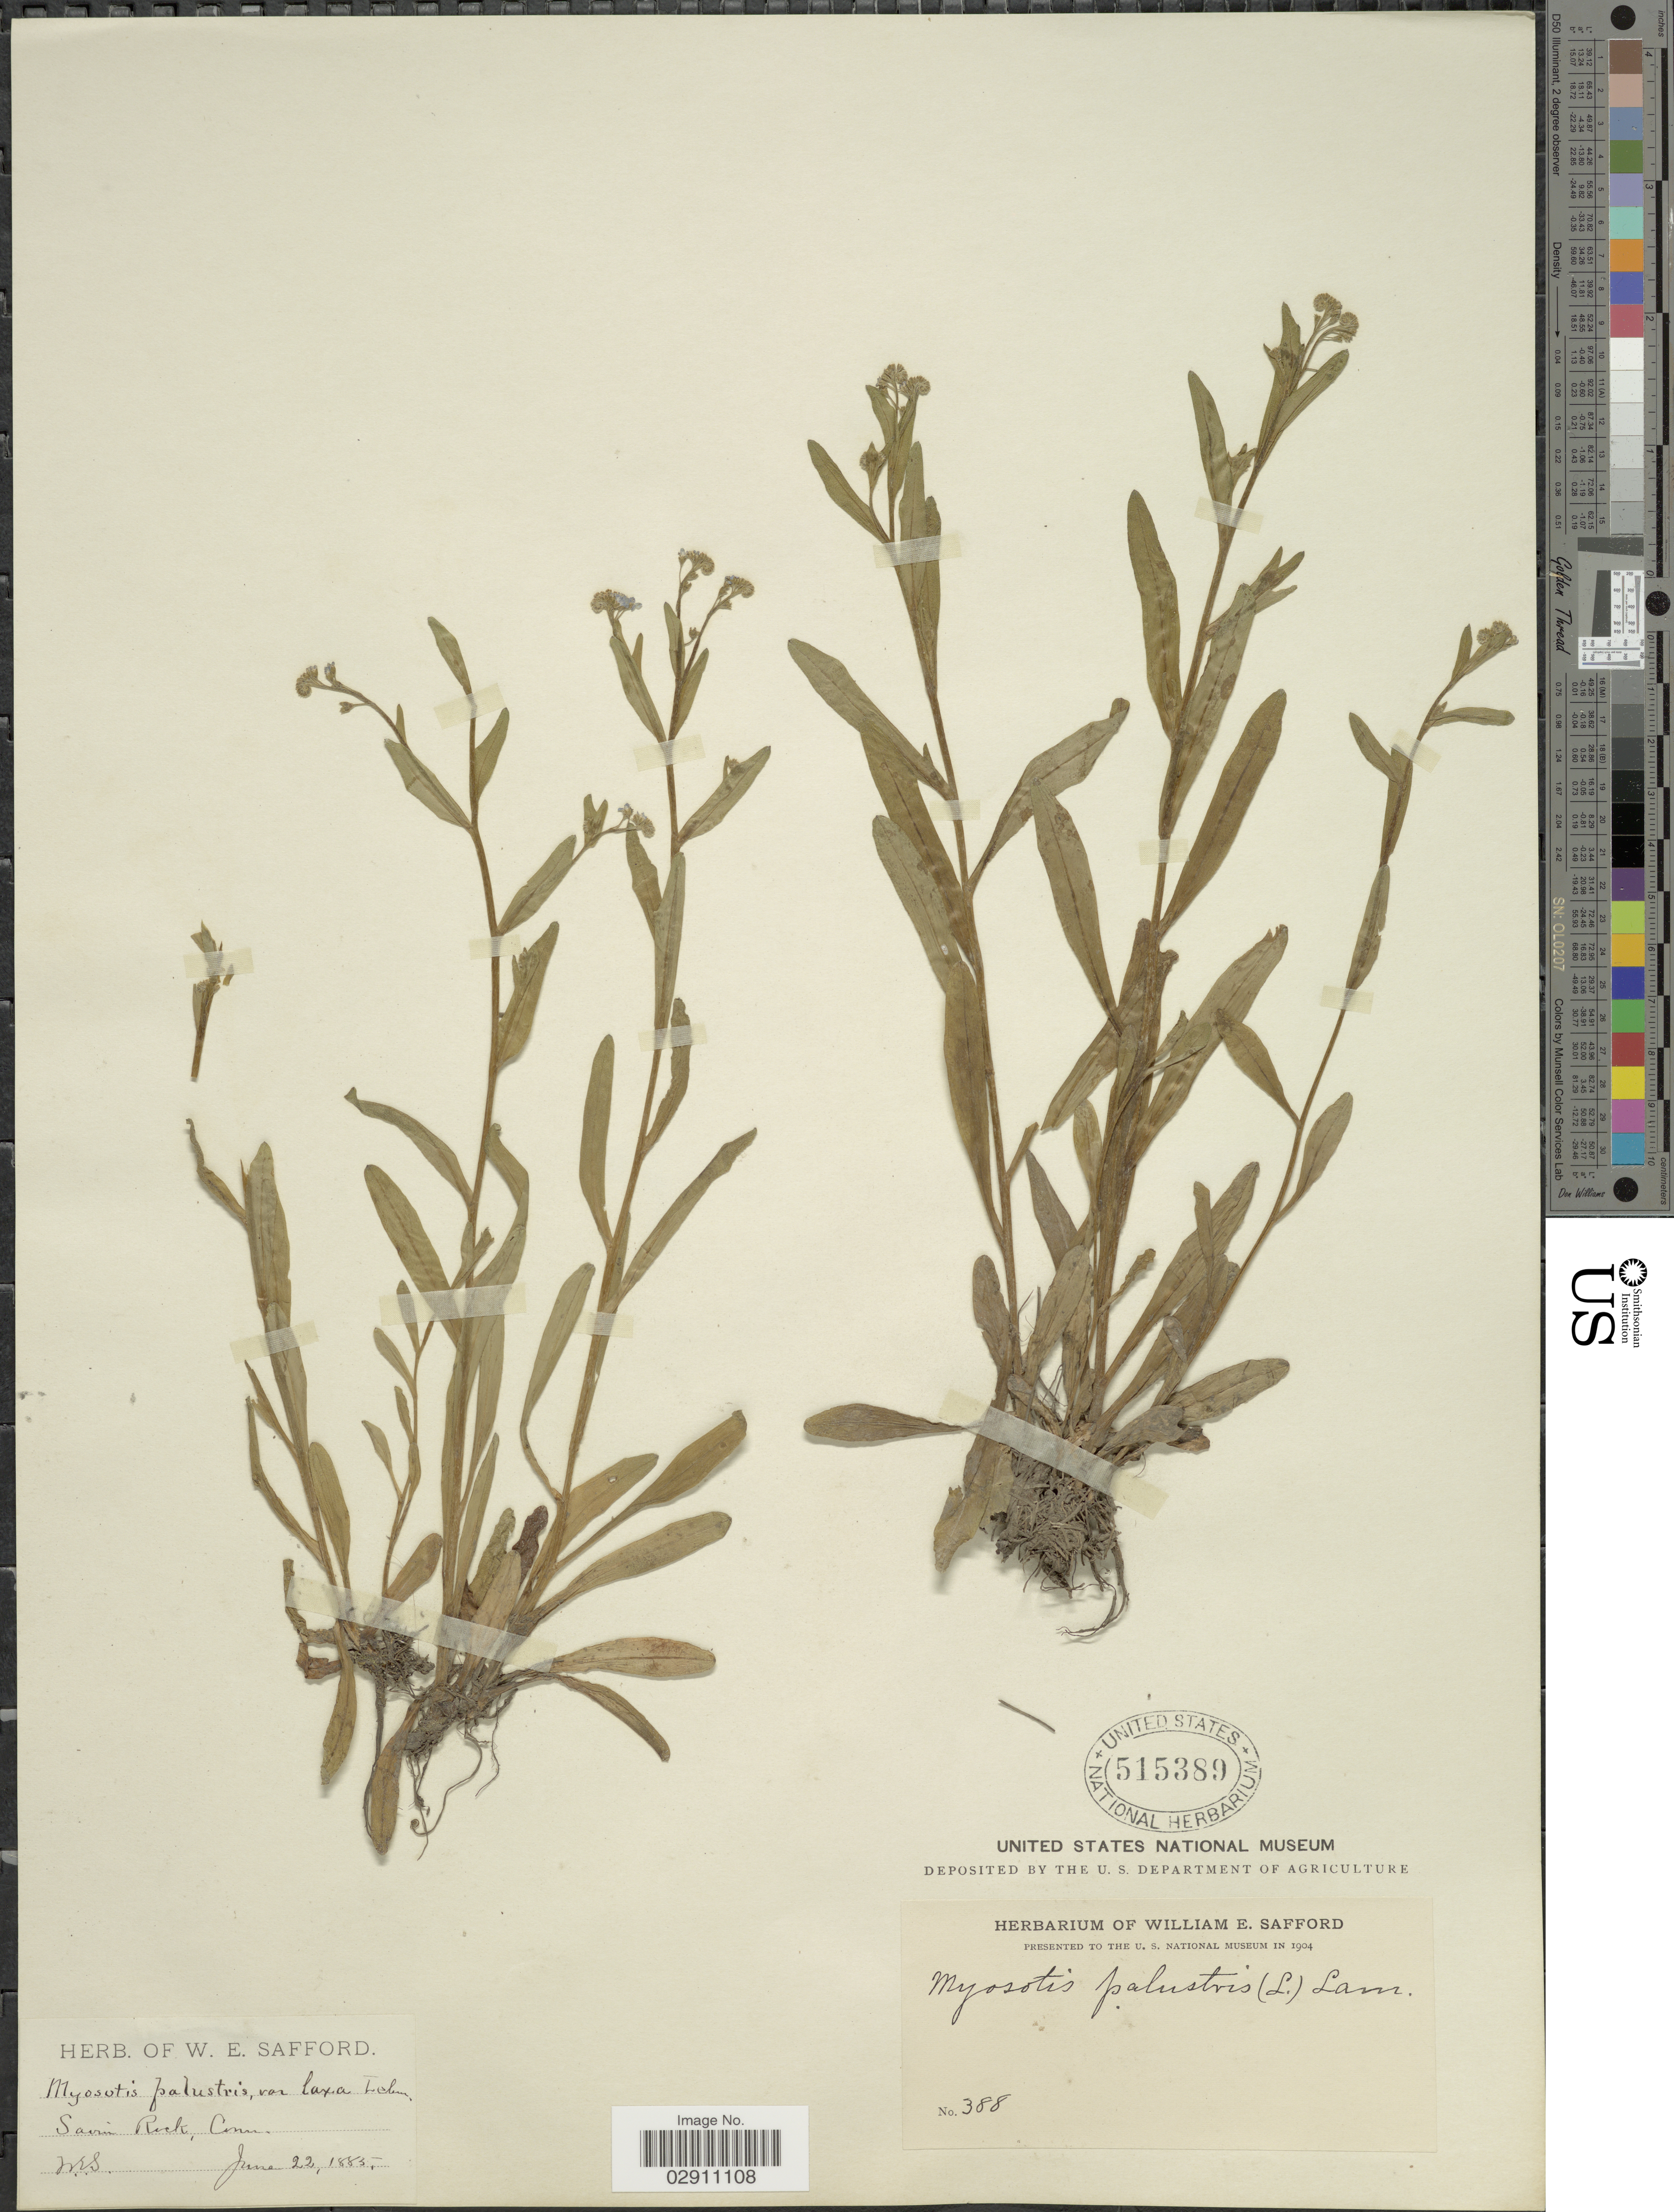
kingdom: Plantae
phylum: Tracheophyta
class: Magnoliopsida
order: Boraginales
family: Boraginaceae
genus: Myosotis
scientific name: Myosotis palustris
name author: L.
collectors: W. E. Safford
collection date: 1885-06-22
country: United States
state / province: Connecticut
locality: Savin Rock.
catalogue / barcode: US 515389